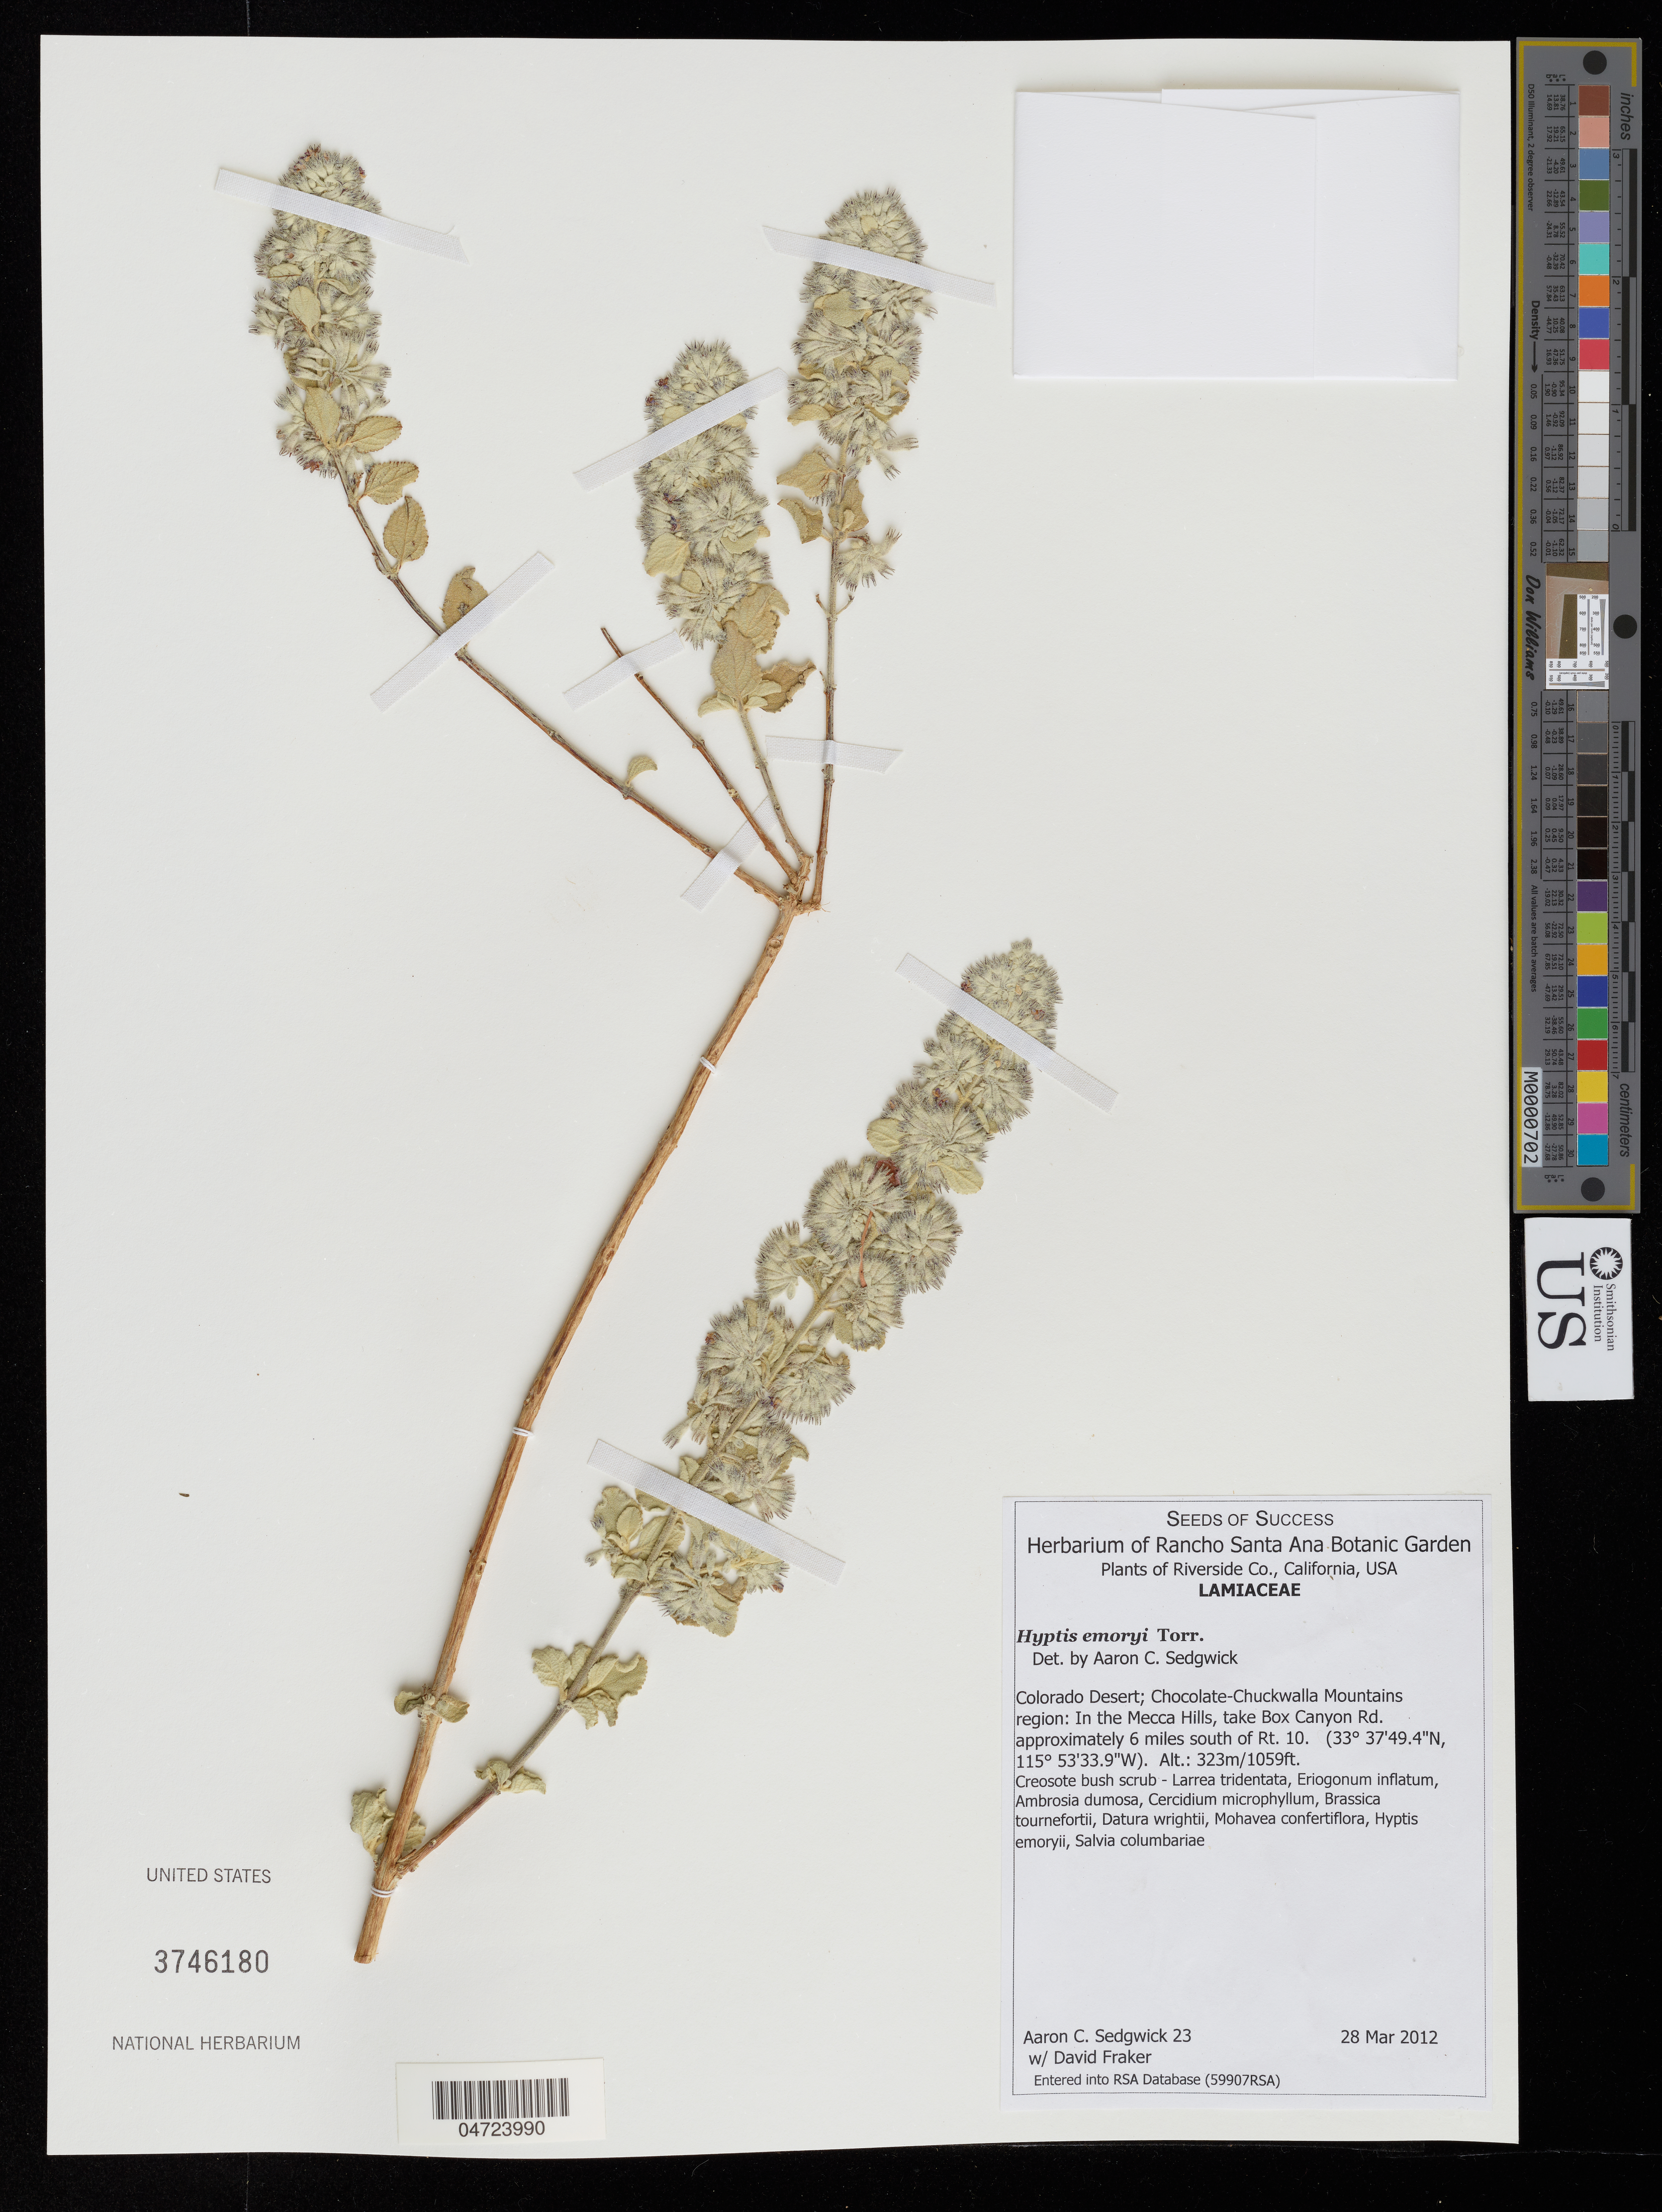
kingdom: Plantae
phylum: Tracheophyta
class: Magnoliopsida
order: Lamiales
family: Lamiaceae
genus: Hyptis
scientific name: Hyptis emoryi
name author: Torr. in Ives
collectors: A. Sedgwick & D. Fraker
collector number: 23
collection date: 2012-03-28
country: United States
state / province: California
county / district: Riverside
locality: Riverside Co. Colorado Desert; Chocolate-Chuckwalla Mountains region: In the Mecca Hills, take Box Canyon Rd. approximately 6 miles south of Rt. 10.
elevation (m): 323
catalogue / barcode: US 3746180